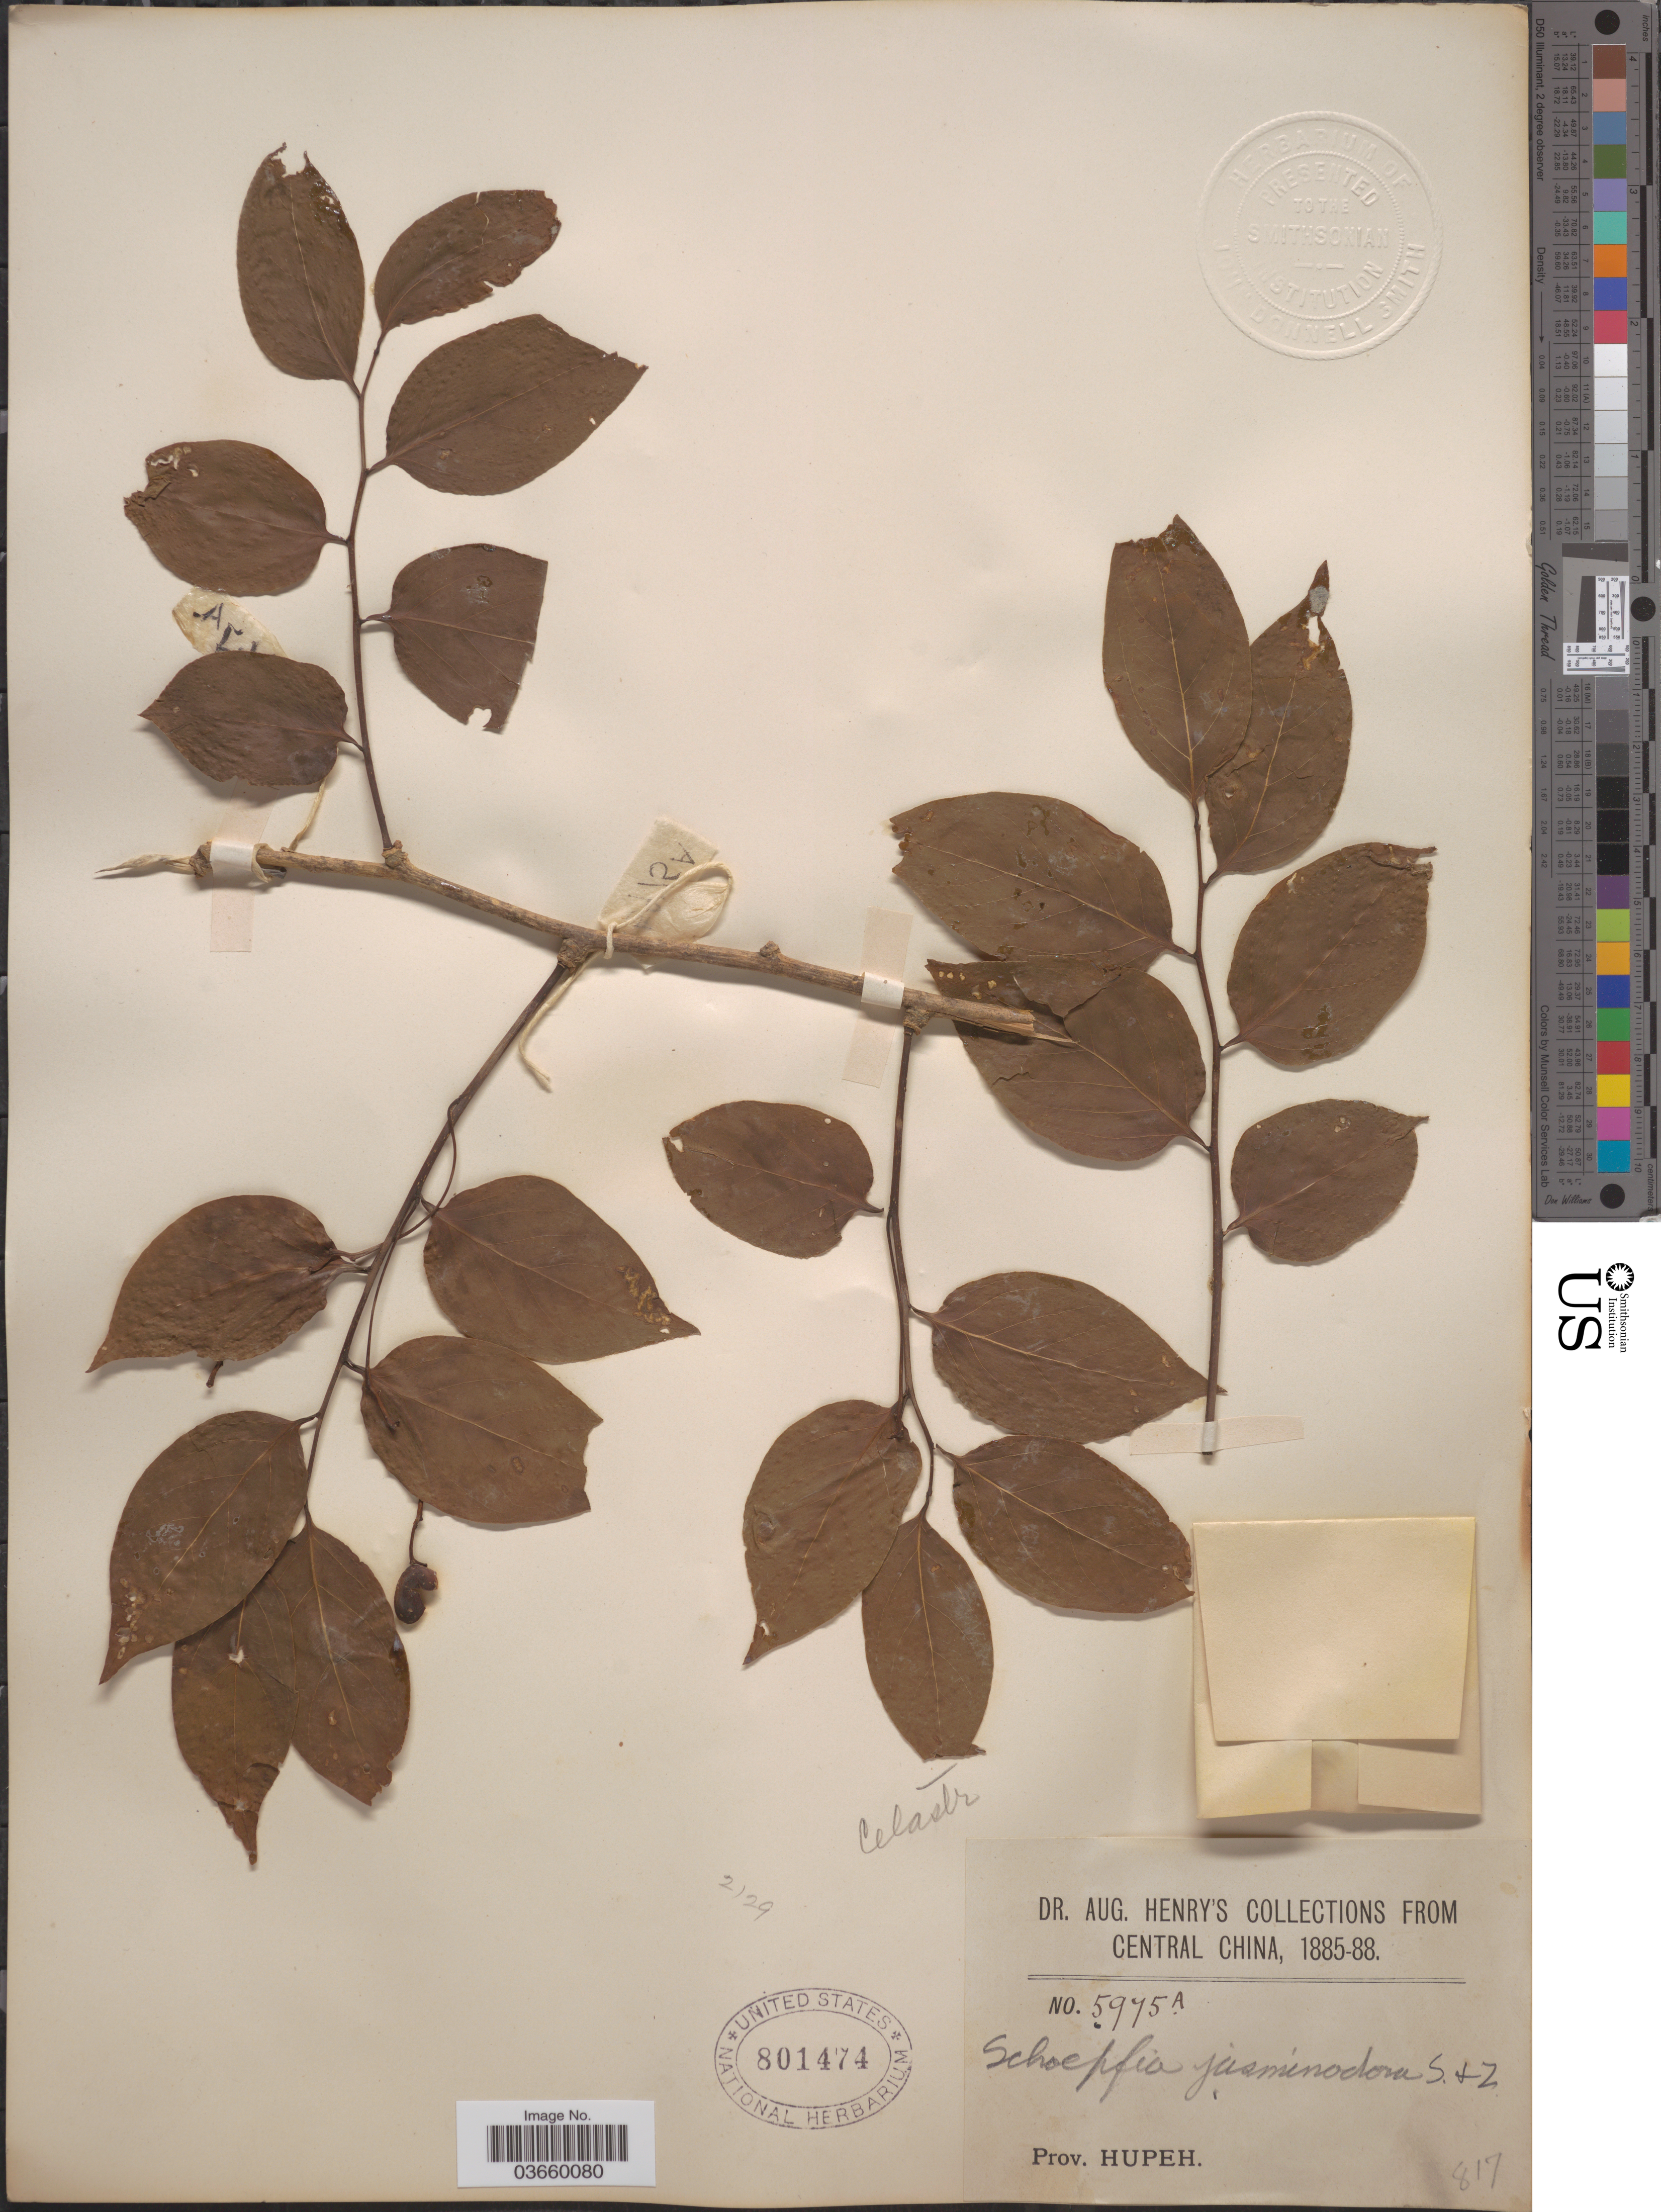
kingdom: Plantae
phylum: Tracheophyta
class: Magnoliopsida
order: Santalales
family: Schoepfiaceae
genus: Schoepfia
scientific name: Schoepfia jasminodora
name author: Zucc. & Siebold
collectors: A. Henry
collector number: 5975 A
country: China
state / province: Hubei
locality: Central China.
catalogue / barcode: US 801474